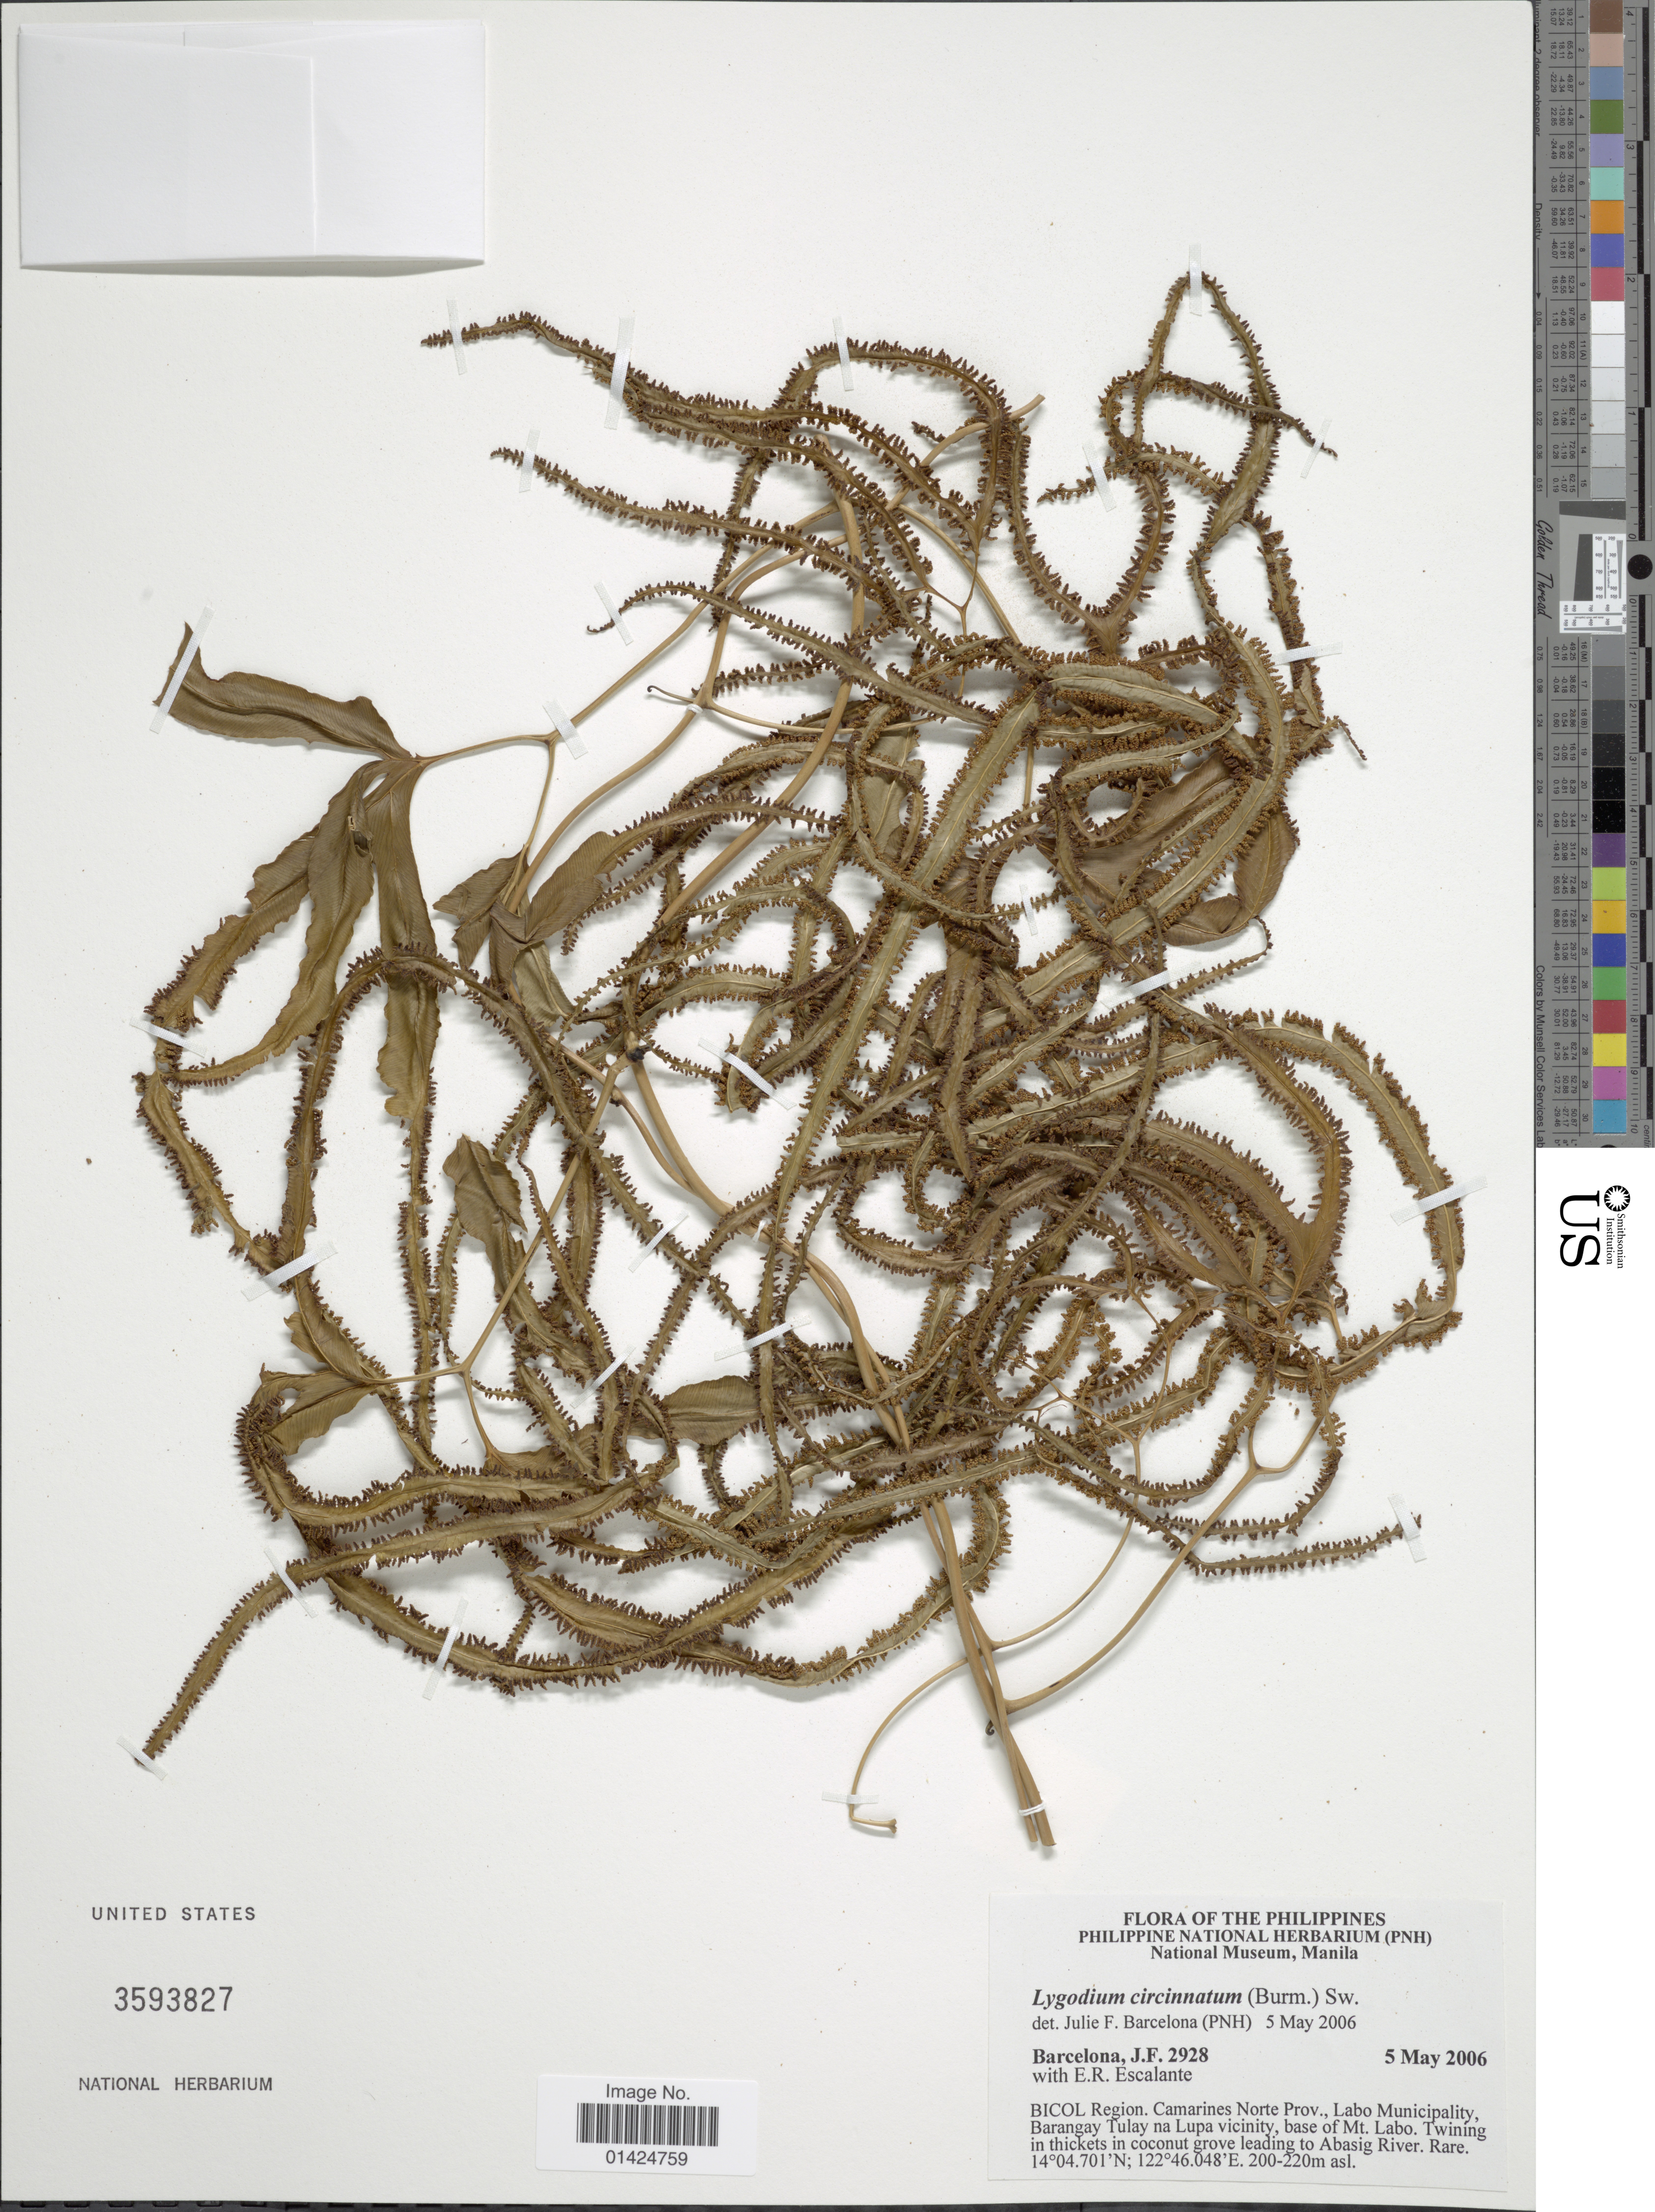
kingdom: Plantae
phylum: Tracheophyta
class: Polypodiopsida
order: Schizaeales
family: Lygodiaceae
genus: Lygodium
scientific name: Lygodium circinnatum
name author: (Burm. f.) Sw.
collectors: J. F. Barcelona & E. Escalante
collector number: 2928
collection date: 2006-05-05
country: Philippines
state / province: Bicol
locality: Bicol Region. Camarines Norte Prov., Labo Municipality, Barangay Tulay na Lupa vicinity, base of Mt. Labo. Twining in thickets in coconut grove leading to Abasig River.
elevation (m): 200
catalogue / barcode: US 3593827